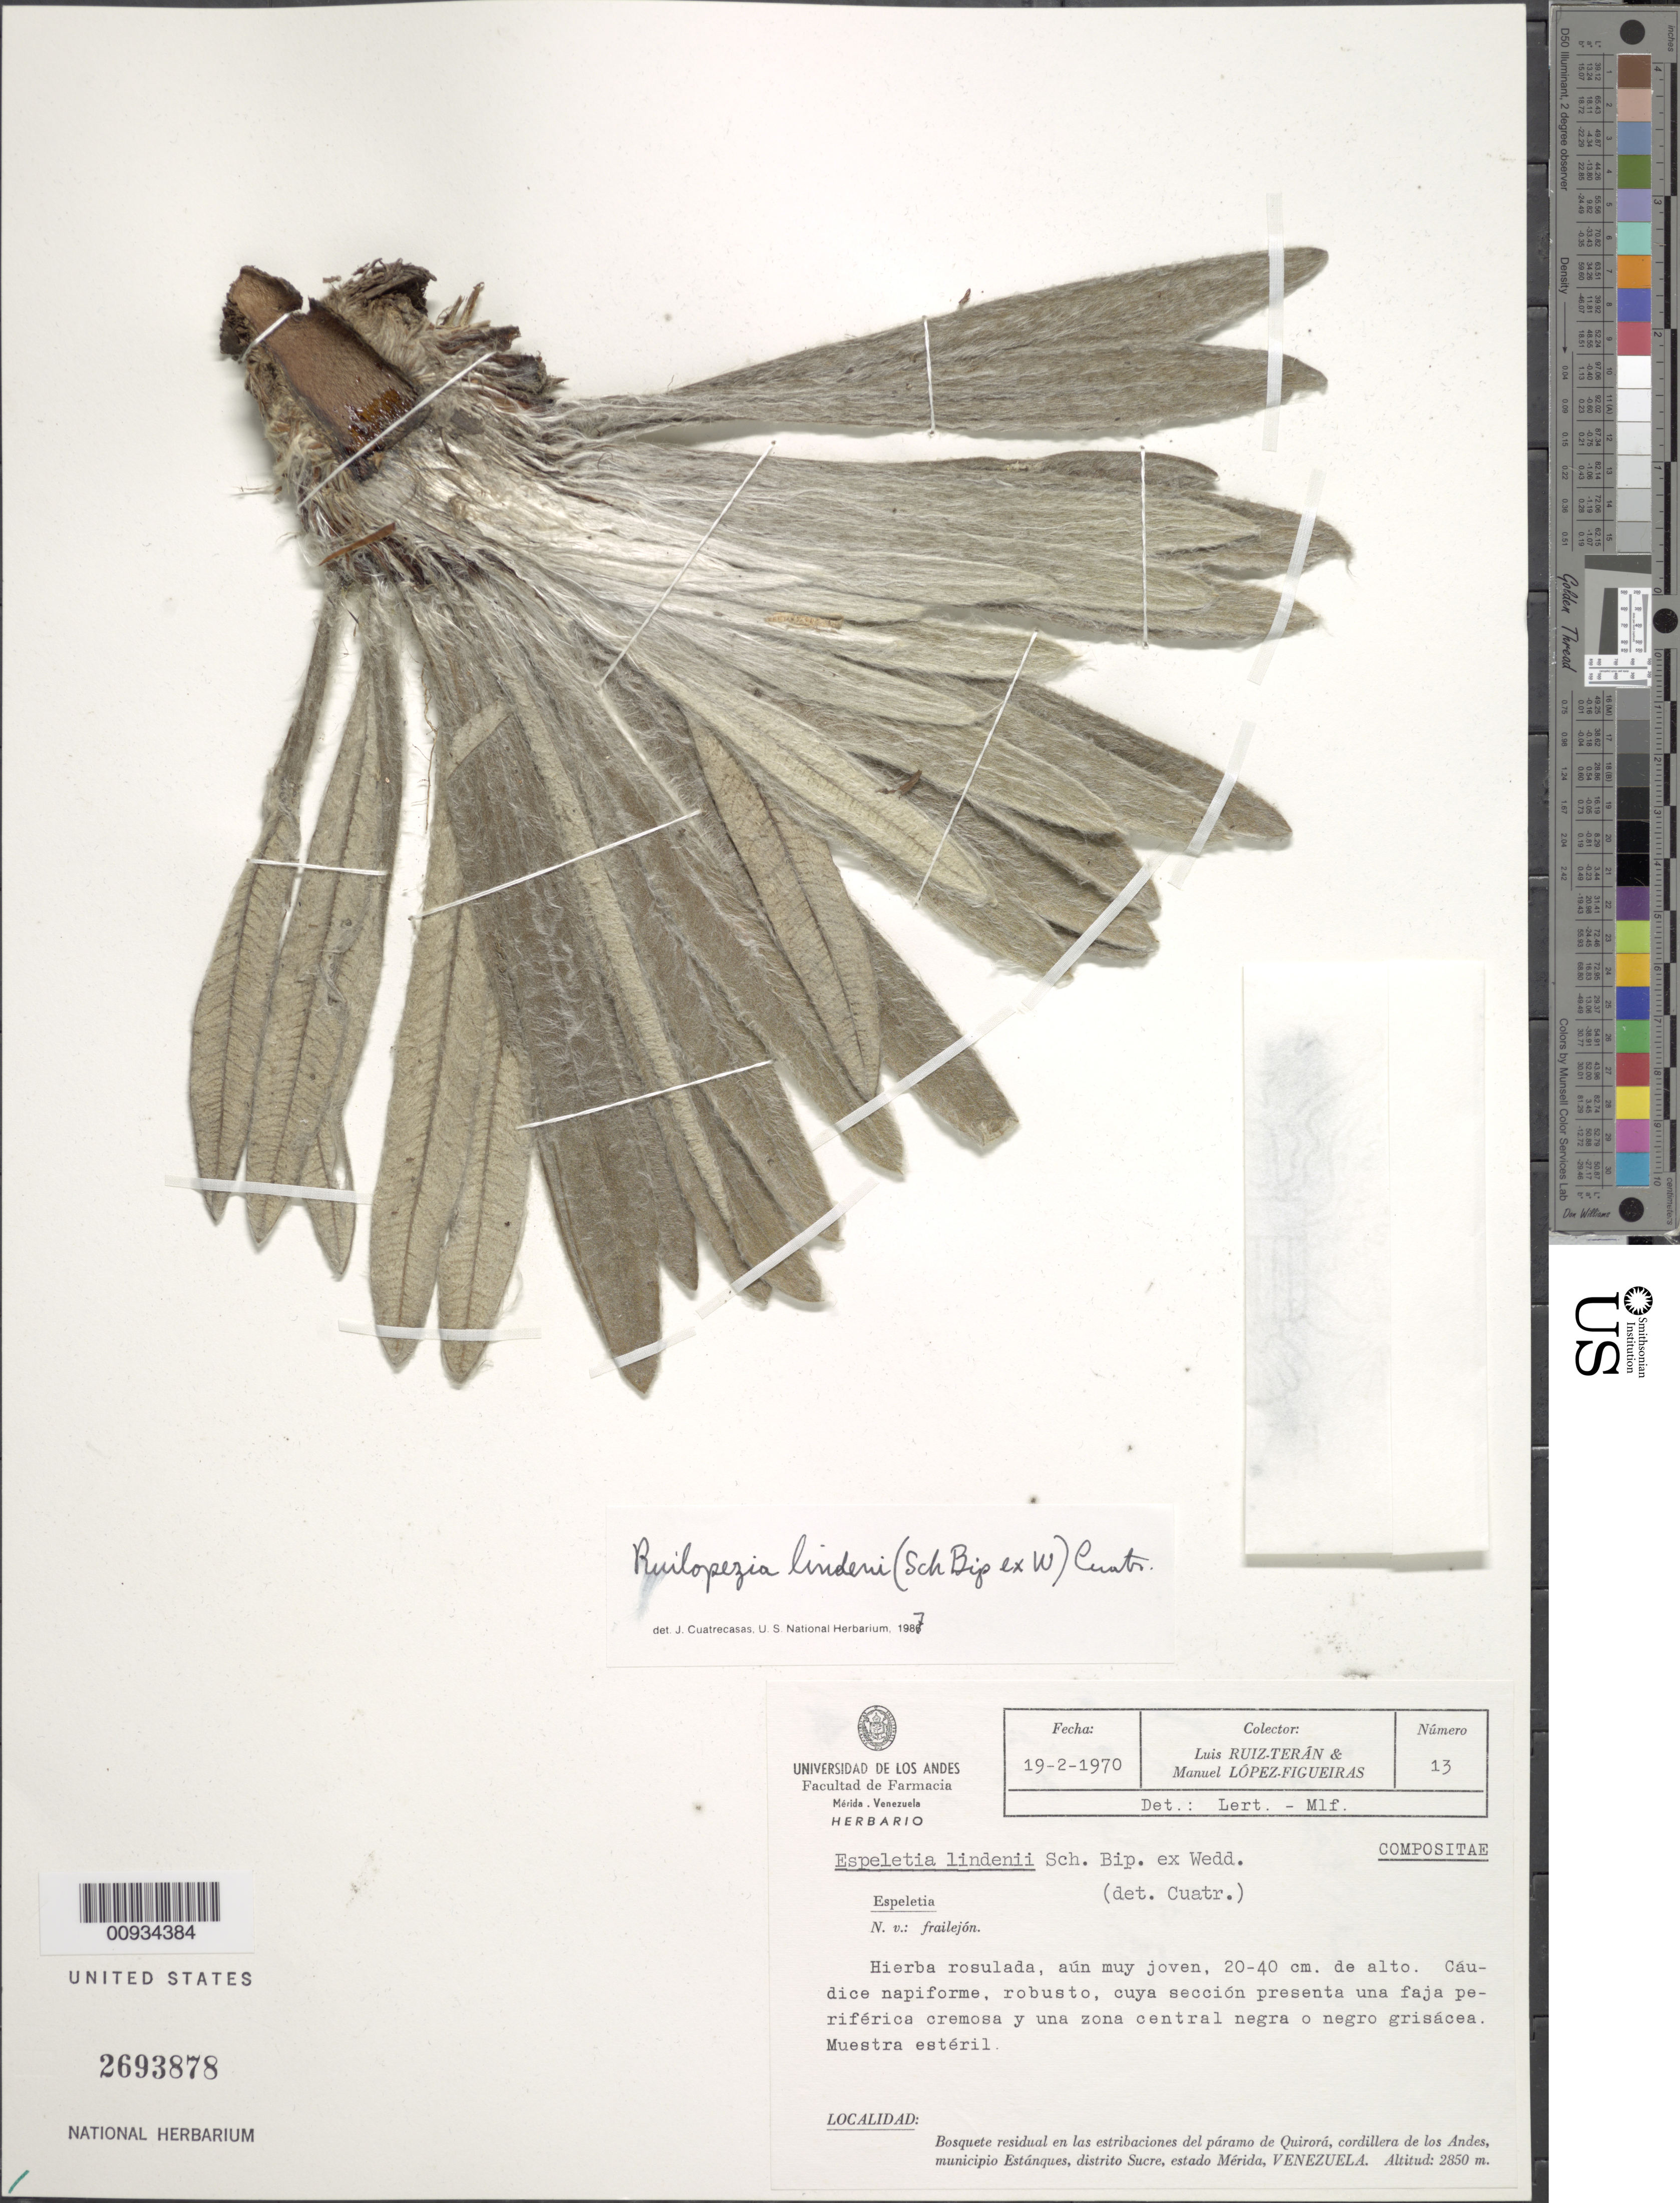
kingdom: Plantae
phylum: Tracheophyta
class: Magnoliopsida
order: Asterales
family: Asteraceae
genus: Ruilopezia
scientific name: Ruilopezia lindenii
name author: (Sch. Bip. ex Wedd.) Cuatrec.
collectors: L. Teran & M. López Figueiras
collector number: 13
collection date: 1970-02-19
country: Venezuela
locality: Bosquete residual en las estribaciones del paramo de Quirora, Cordillera de Los Andes, Municipio Estanques, Distrito Sucre, Estado Merida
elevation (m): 2850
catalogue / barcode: US 2693878